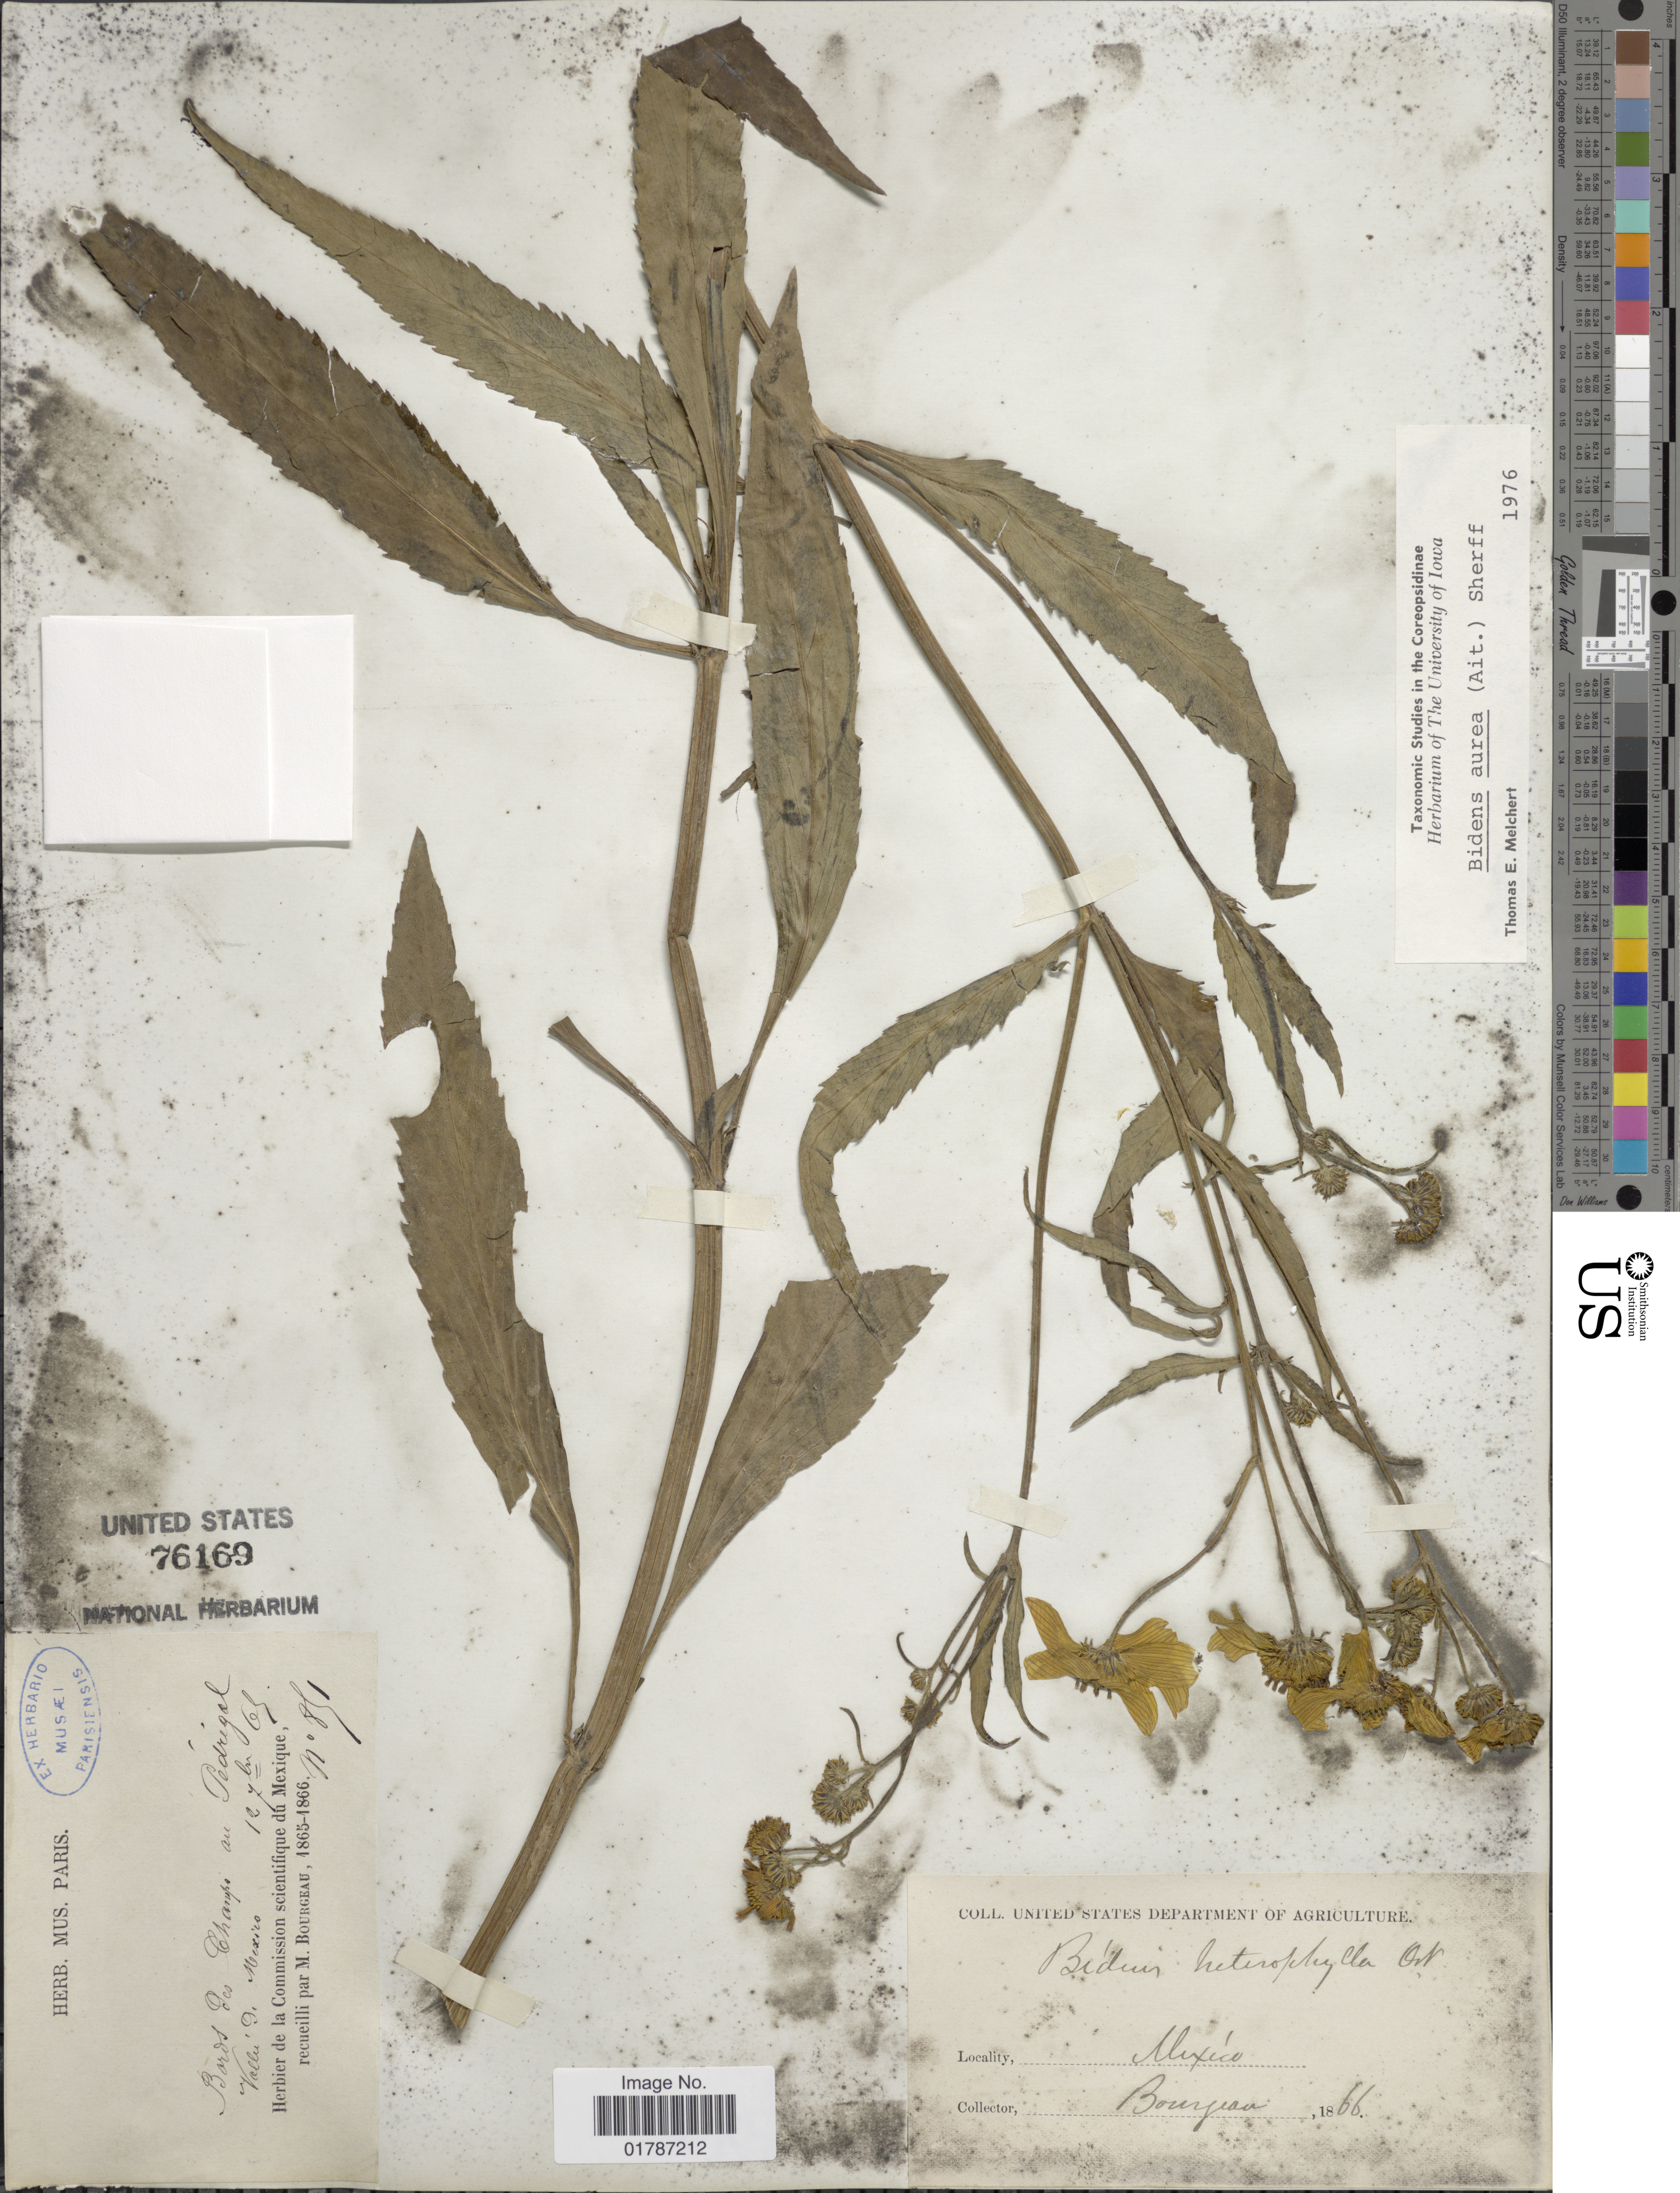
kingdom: Plantae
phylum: Tracheophyta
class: Magnoliopsida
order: Asterales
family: Asteraceae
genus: Bidens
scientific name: Bidens aurea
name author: (Aiton) Sherff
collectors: M. Bourgeau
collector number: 891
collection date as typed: Transcribed d/m/y: 12/2/69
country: Mexico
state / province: México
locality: Bords des champs au Pdregal, Vallee de Mexico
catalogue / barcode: US 76169